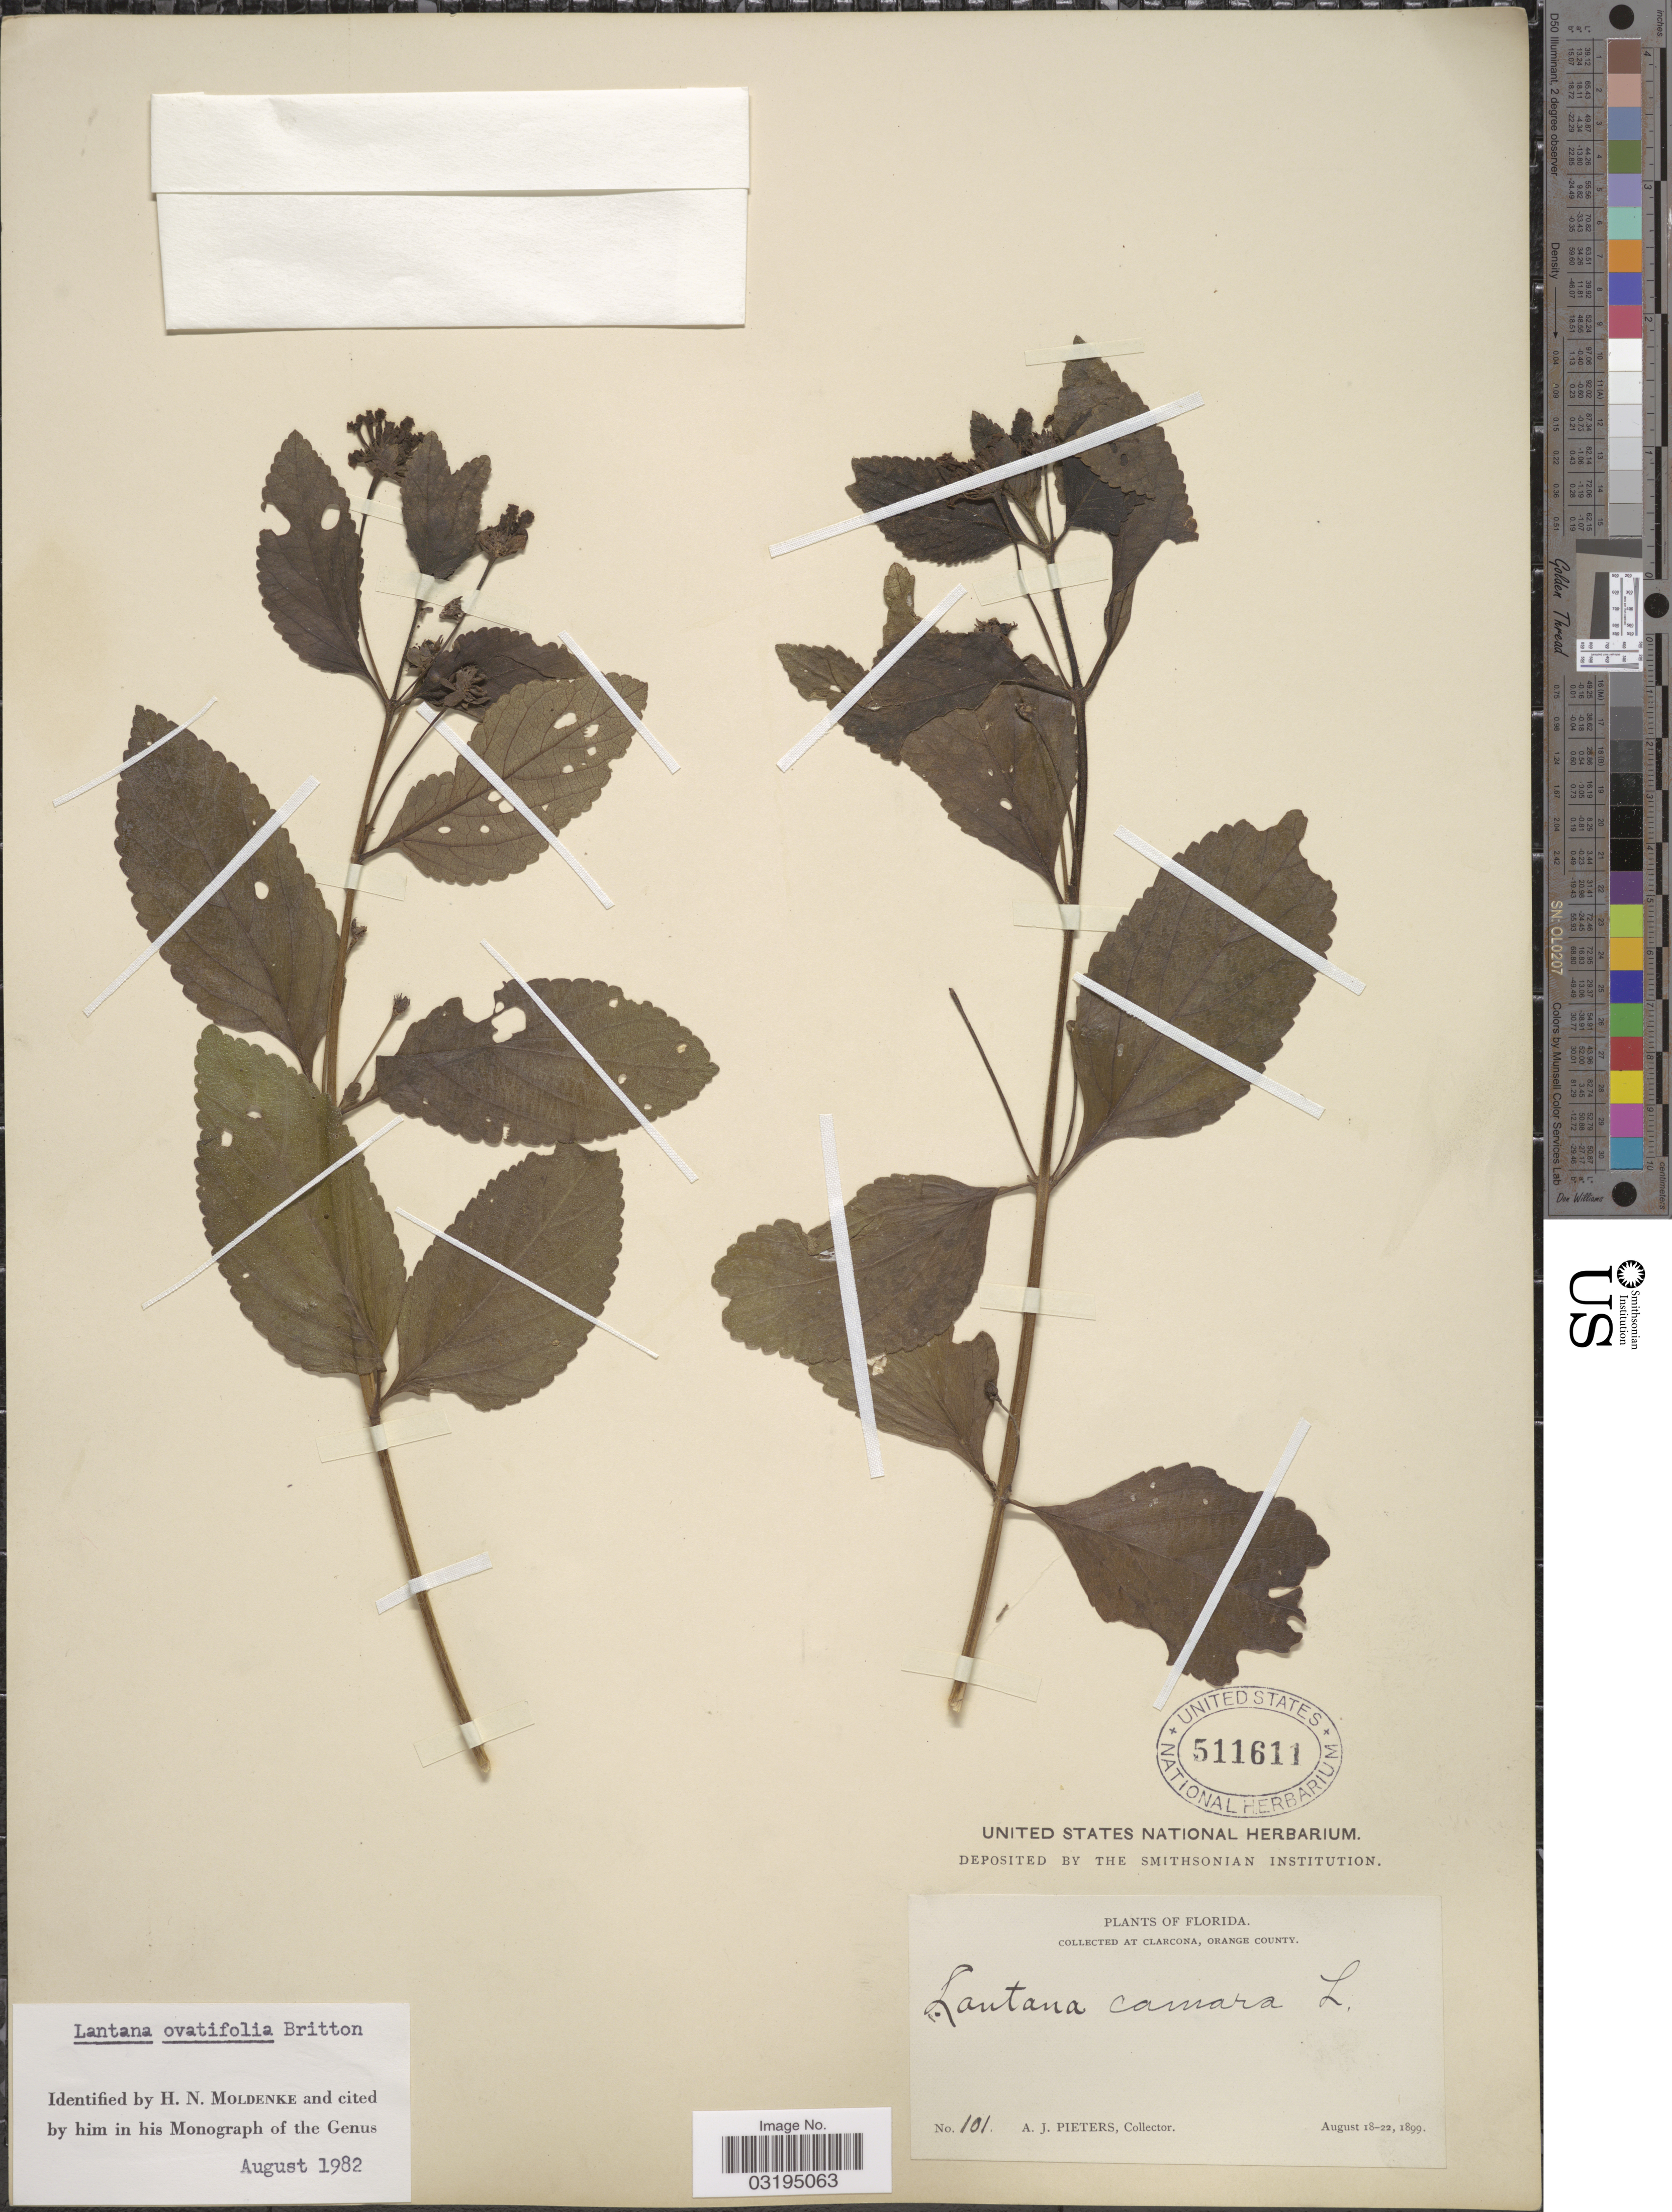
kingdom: Plantae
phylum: Tracheophyta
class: Magnoliopsida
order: Lamiales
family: Verbenaceae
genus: Lantana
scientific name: Lantana ovatifolia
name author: Britton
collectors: A. Pieters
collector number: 101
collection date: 1899-08-18/1899-08-22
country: United States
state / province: Florida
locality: At Clarcona, Orange County.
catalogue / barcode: US 511611